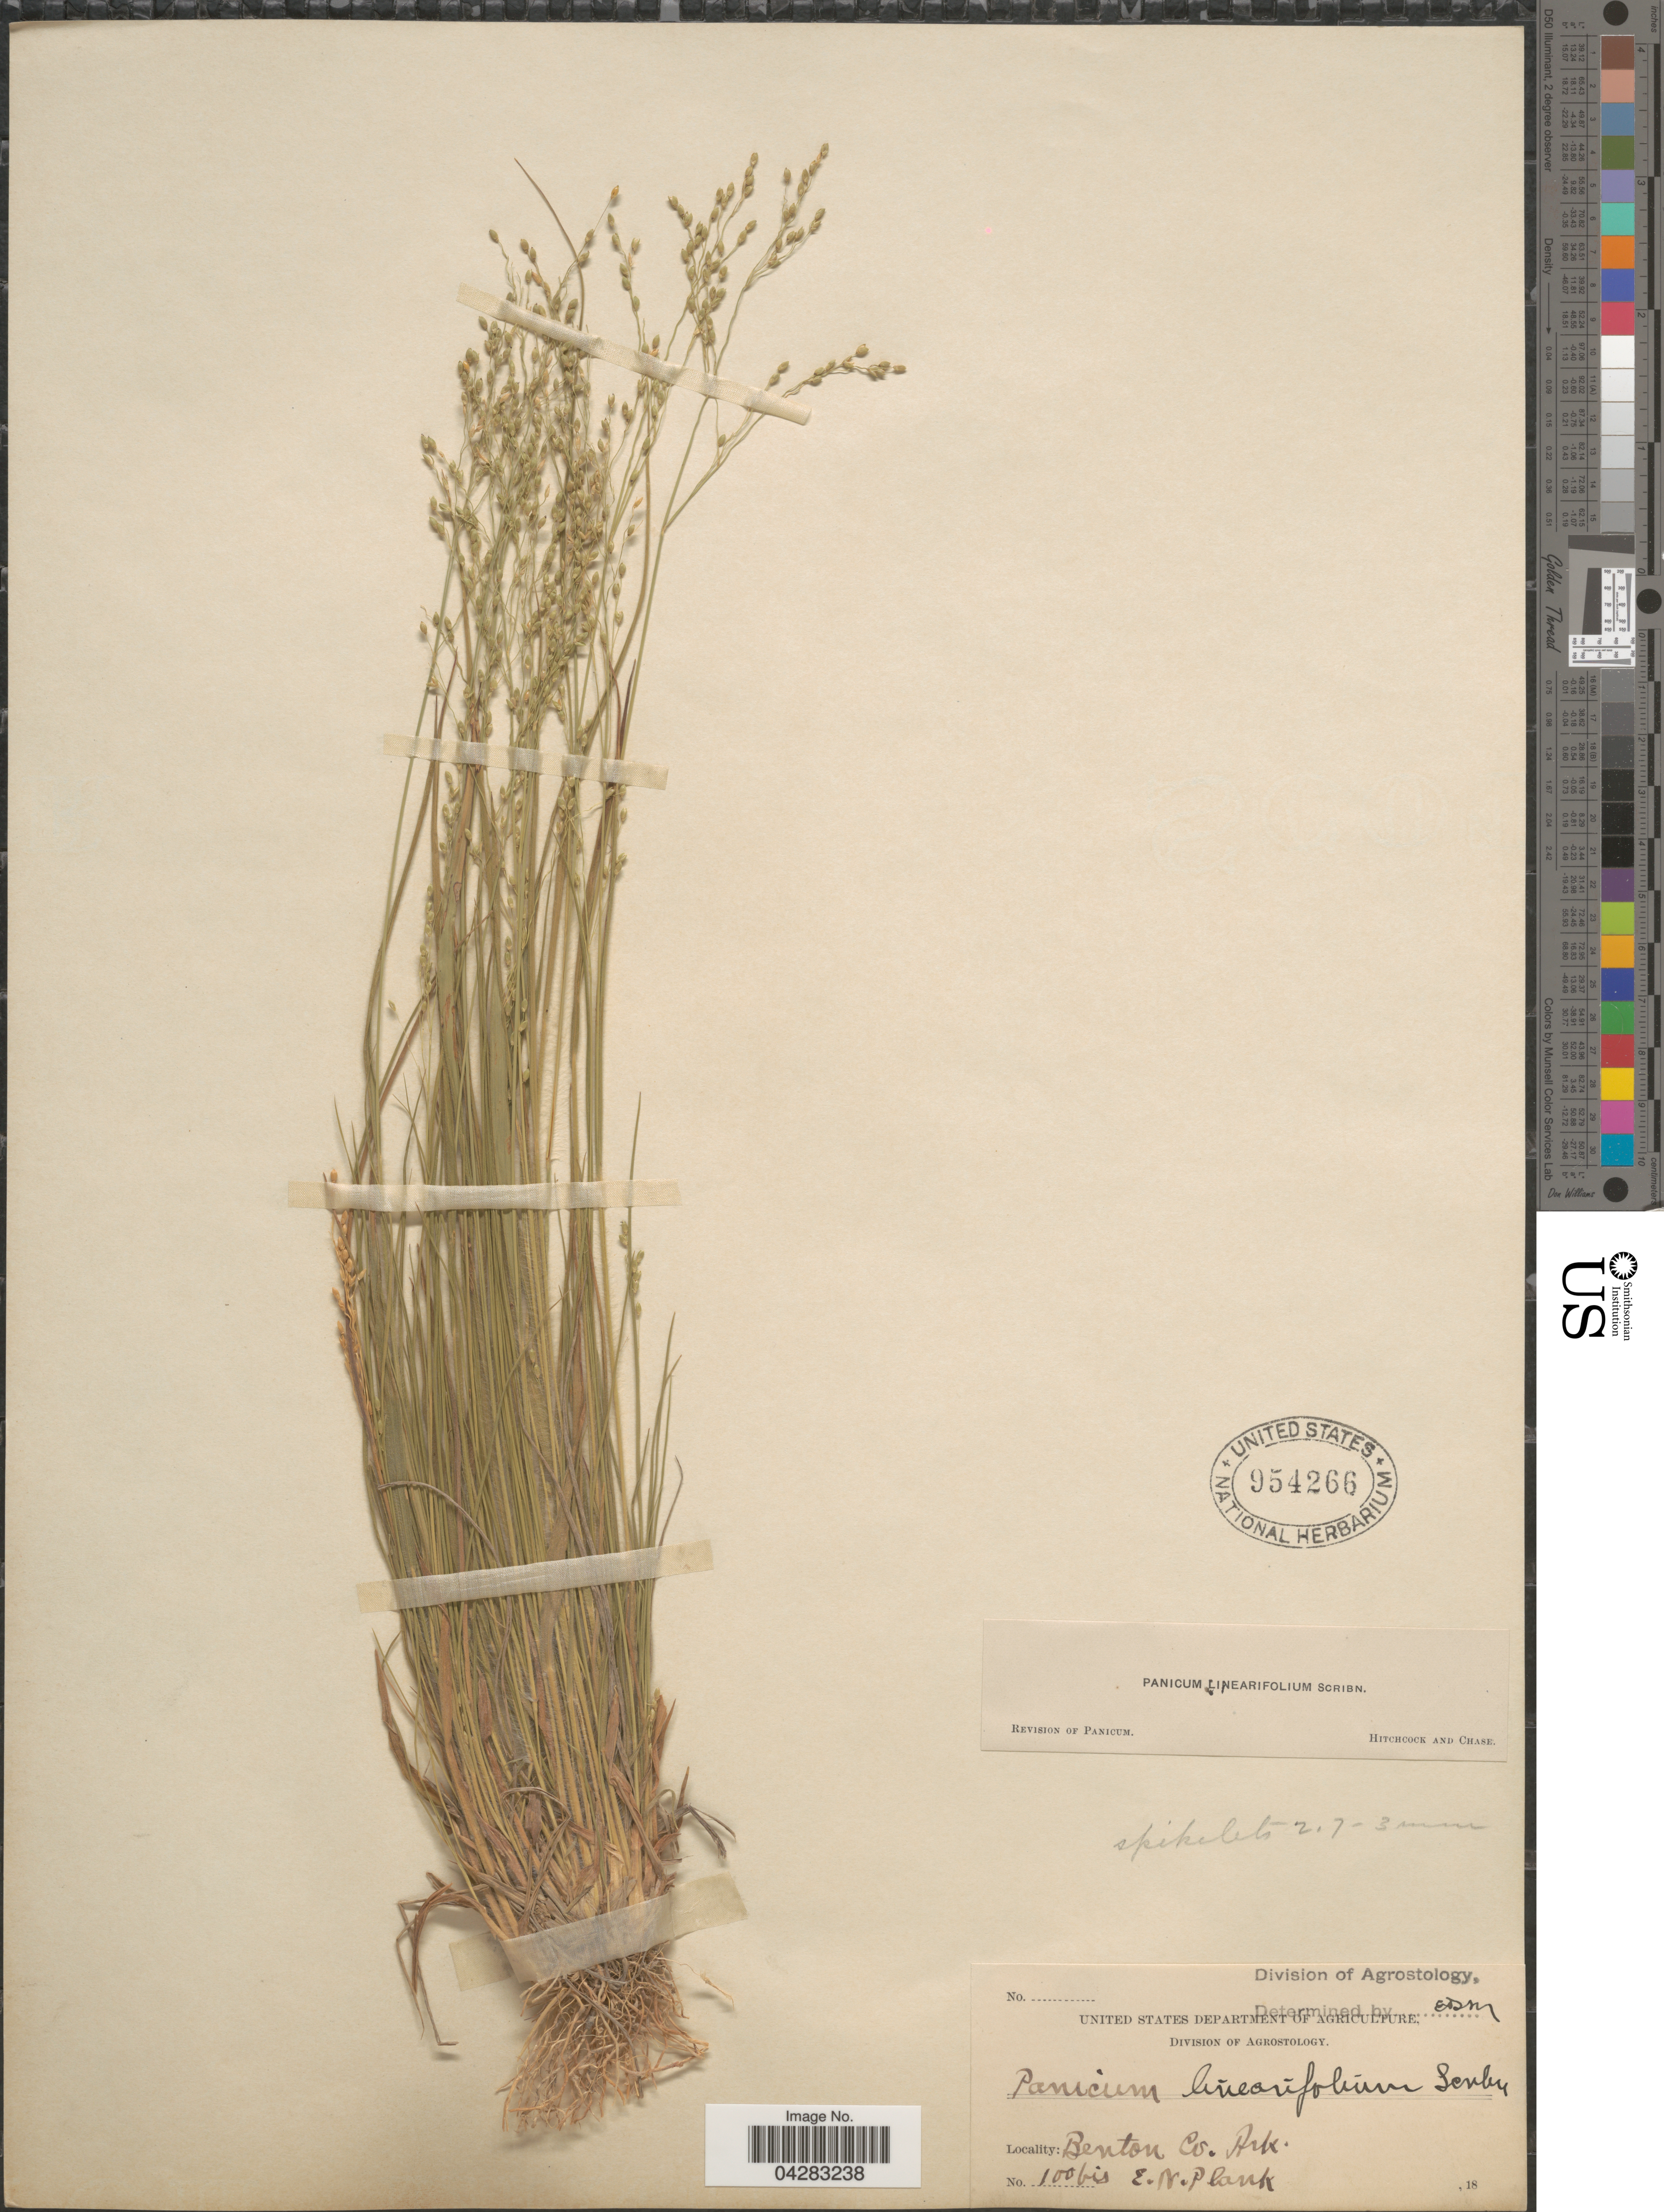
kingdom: Plantae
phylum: Tracheophyta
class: Liliopsida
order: Poales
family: Poaceae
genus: Dichanthelium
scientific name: Dichanthelium linearifolium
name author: (Scribn.) Gould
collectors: E. Plank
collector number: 100bis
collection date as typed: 18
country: United States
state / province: Arkansas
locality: Benton Co.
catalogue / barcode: US 954266